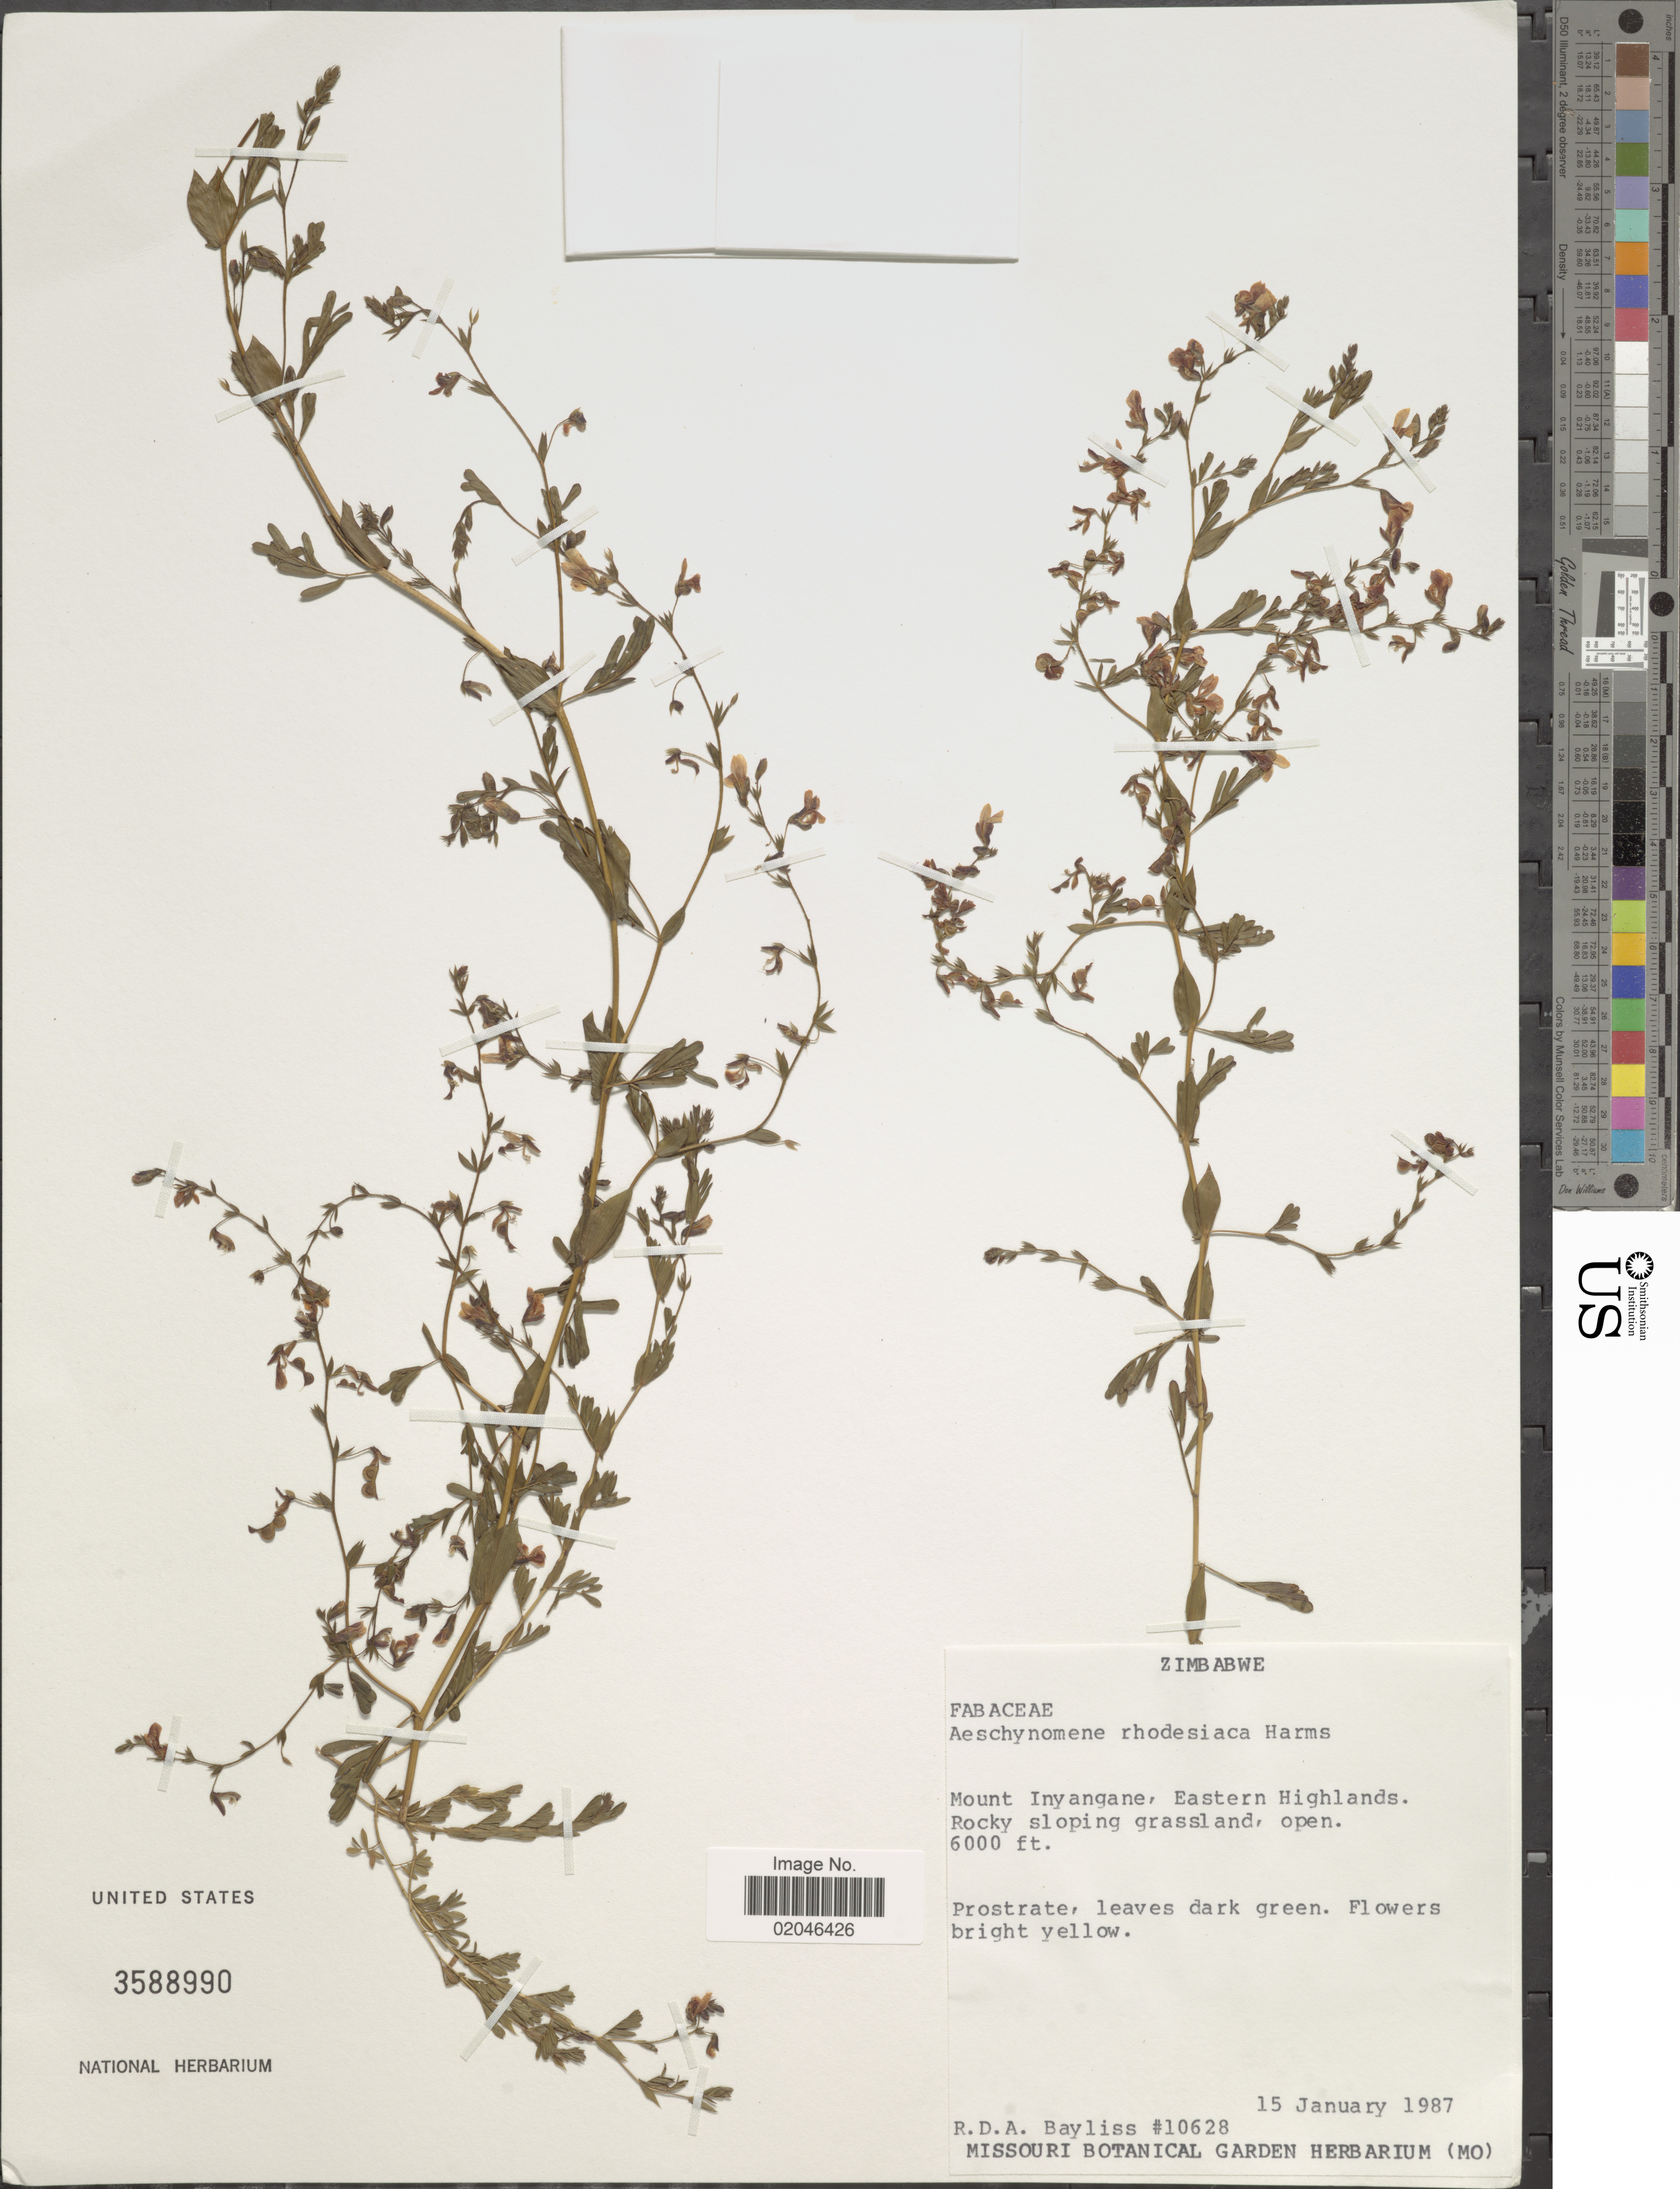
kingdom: Plantae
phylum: Tracheophyta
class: Magnoliopsida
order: Fabales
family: Fabaceae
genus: Aeschynomene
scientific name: Aeschynomene rhodesiaca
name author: Harms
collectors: R. Bayliss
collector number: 10628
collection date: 1987-01-15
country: Zimbabwe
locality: Mount Inyangane, Eastern Highlands.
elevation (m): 1829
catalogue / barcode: US 3588990